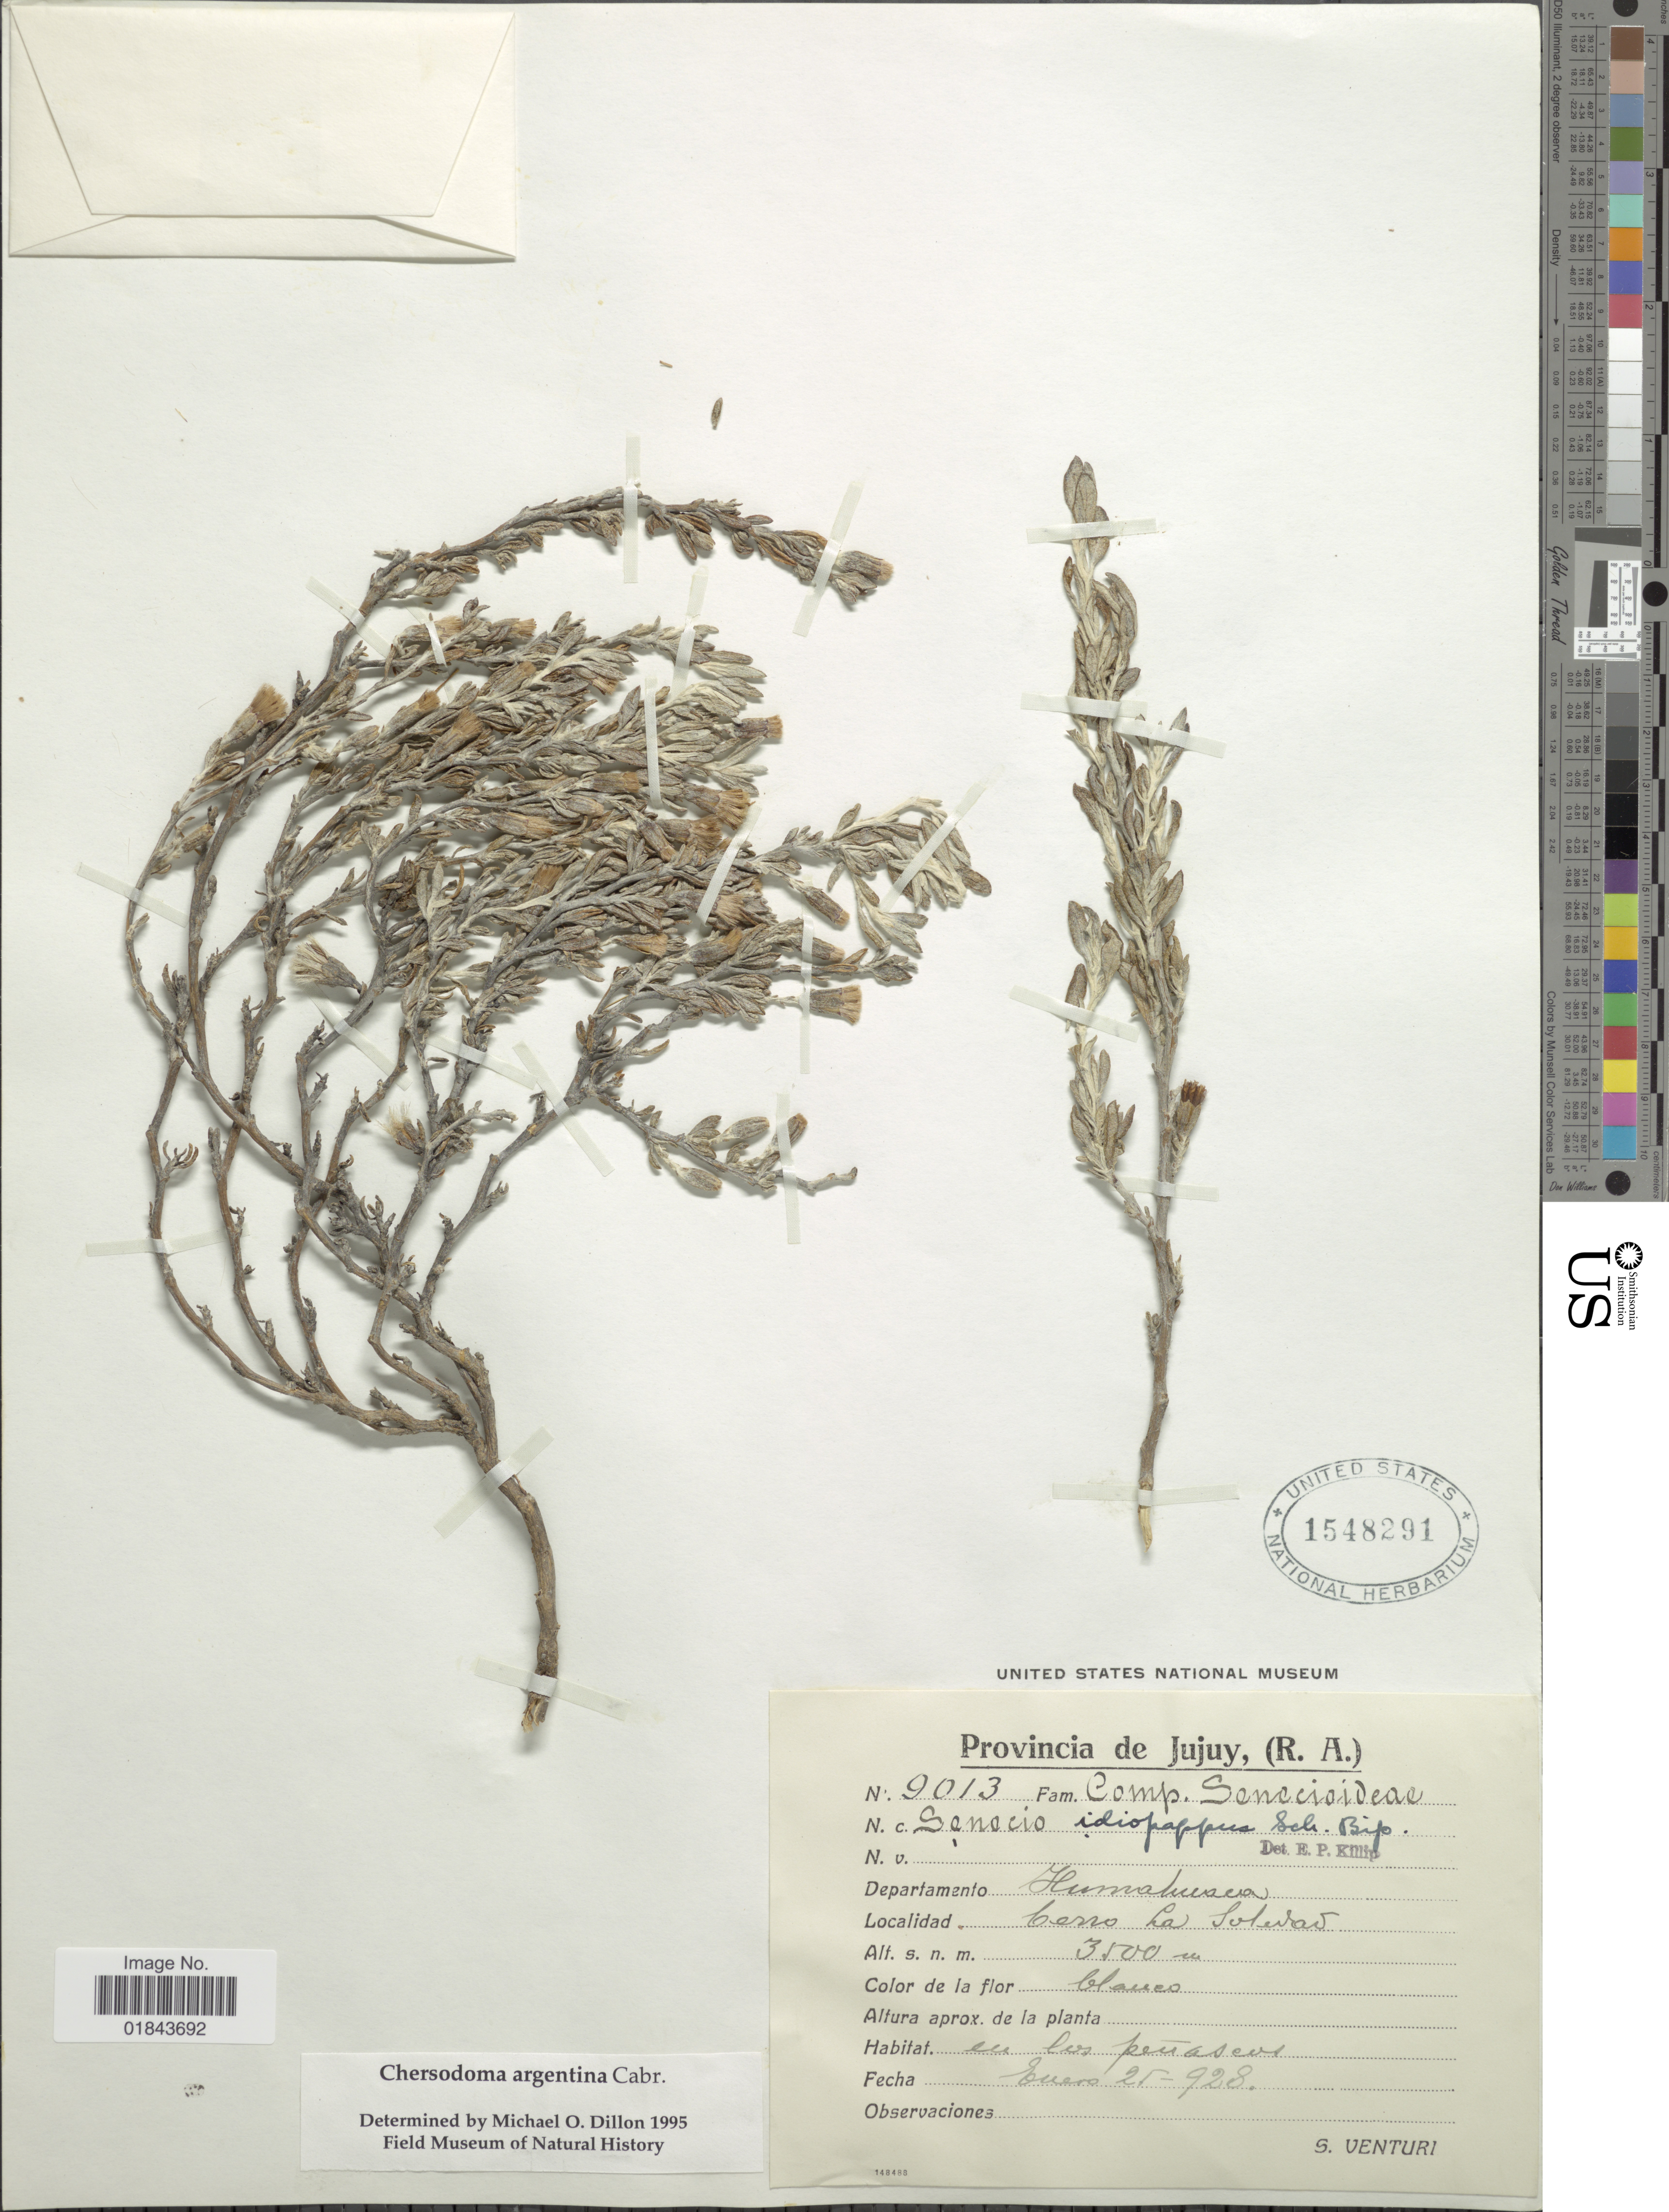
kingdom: Plantae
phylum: Tracheophyta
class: Magnoliopsida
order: Asterales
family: Asteraceae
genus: Chersodoma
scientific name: Chersodoma argentina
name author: Cabrera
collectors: S. Venturi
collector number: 9013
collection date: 1928-01-21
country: Argentina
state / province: Jujuy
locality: Provincia de Jujuy, (R.A.), Departamento, Cerro La Soledad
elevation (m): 3500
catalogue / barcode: US 1548291